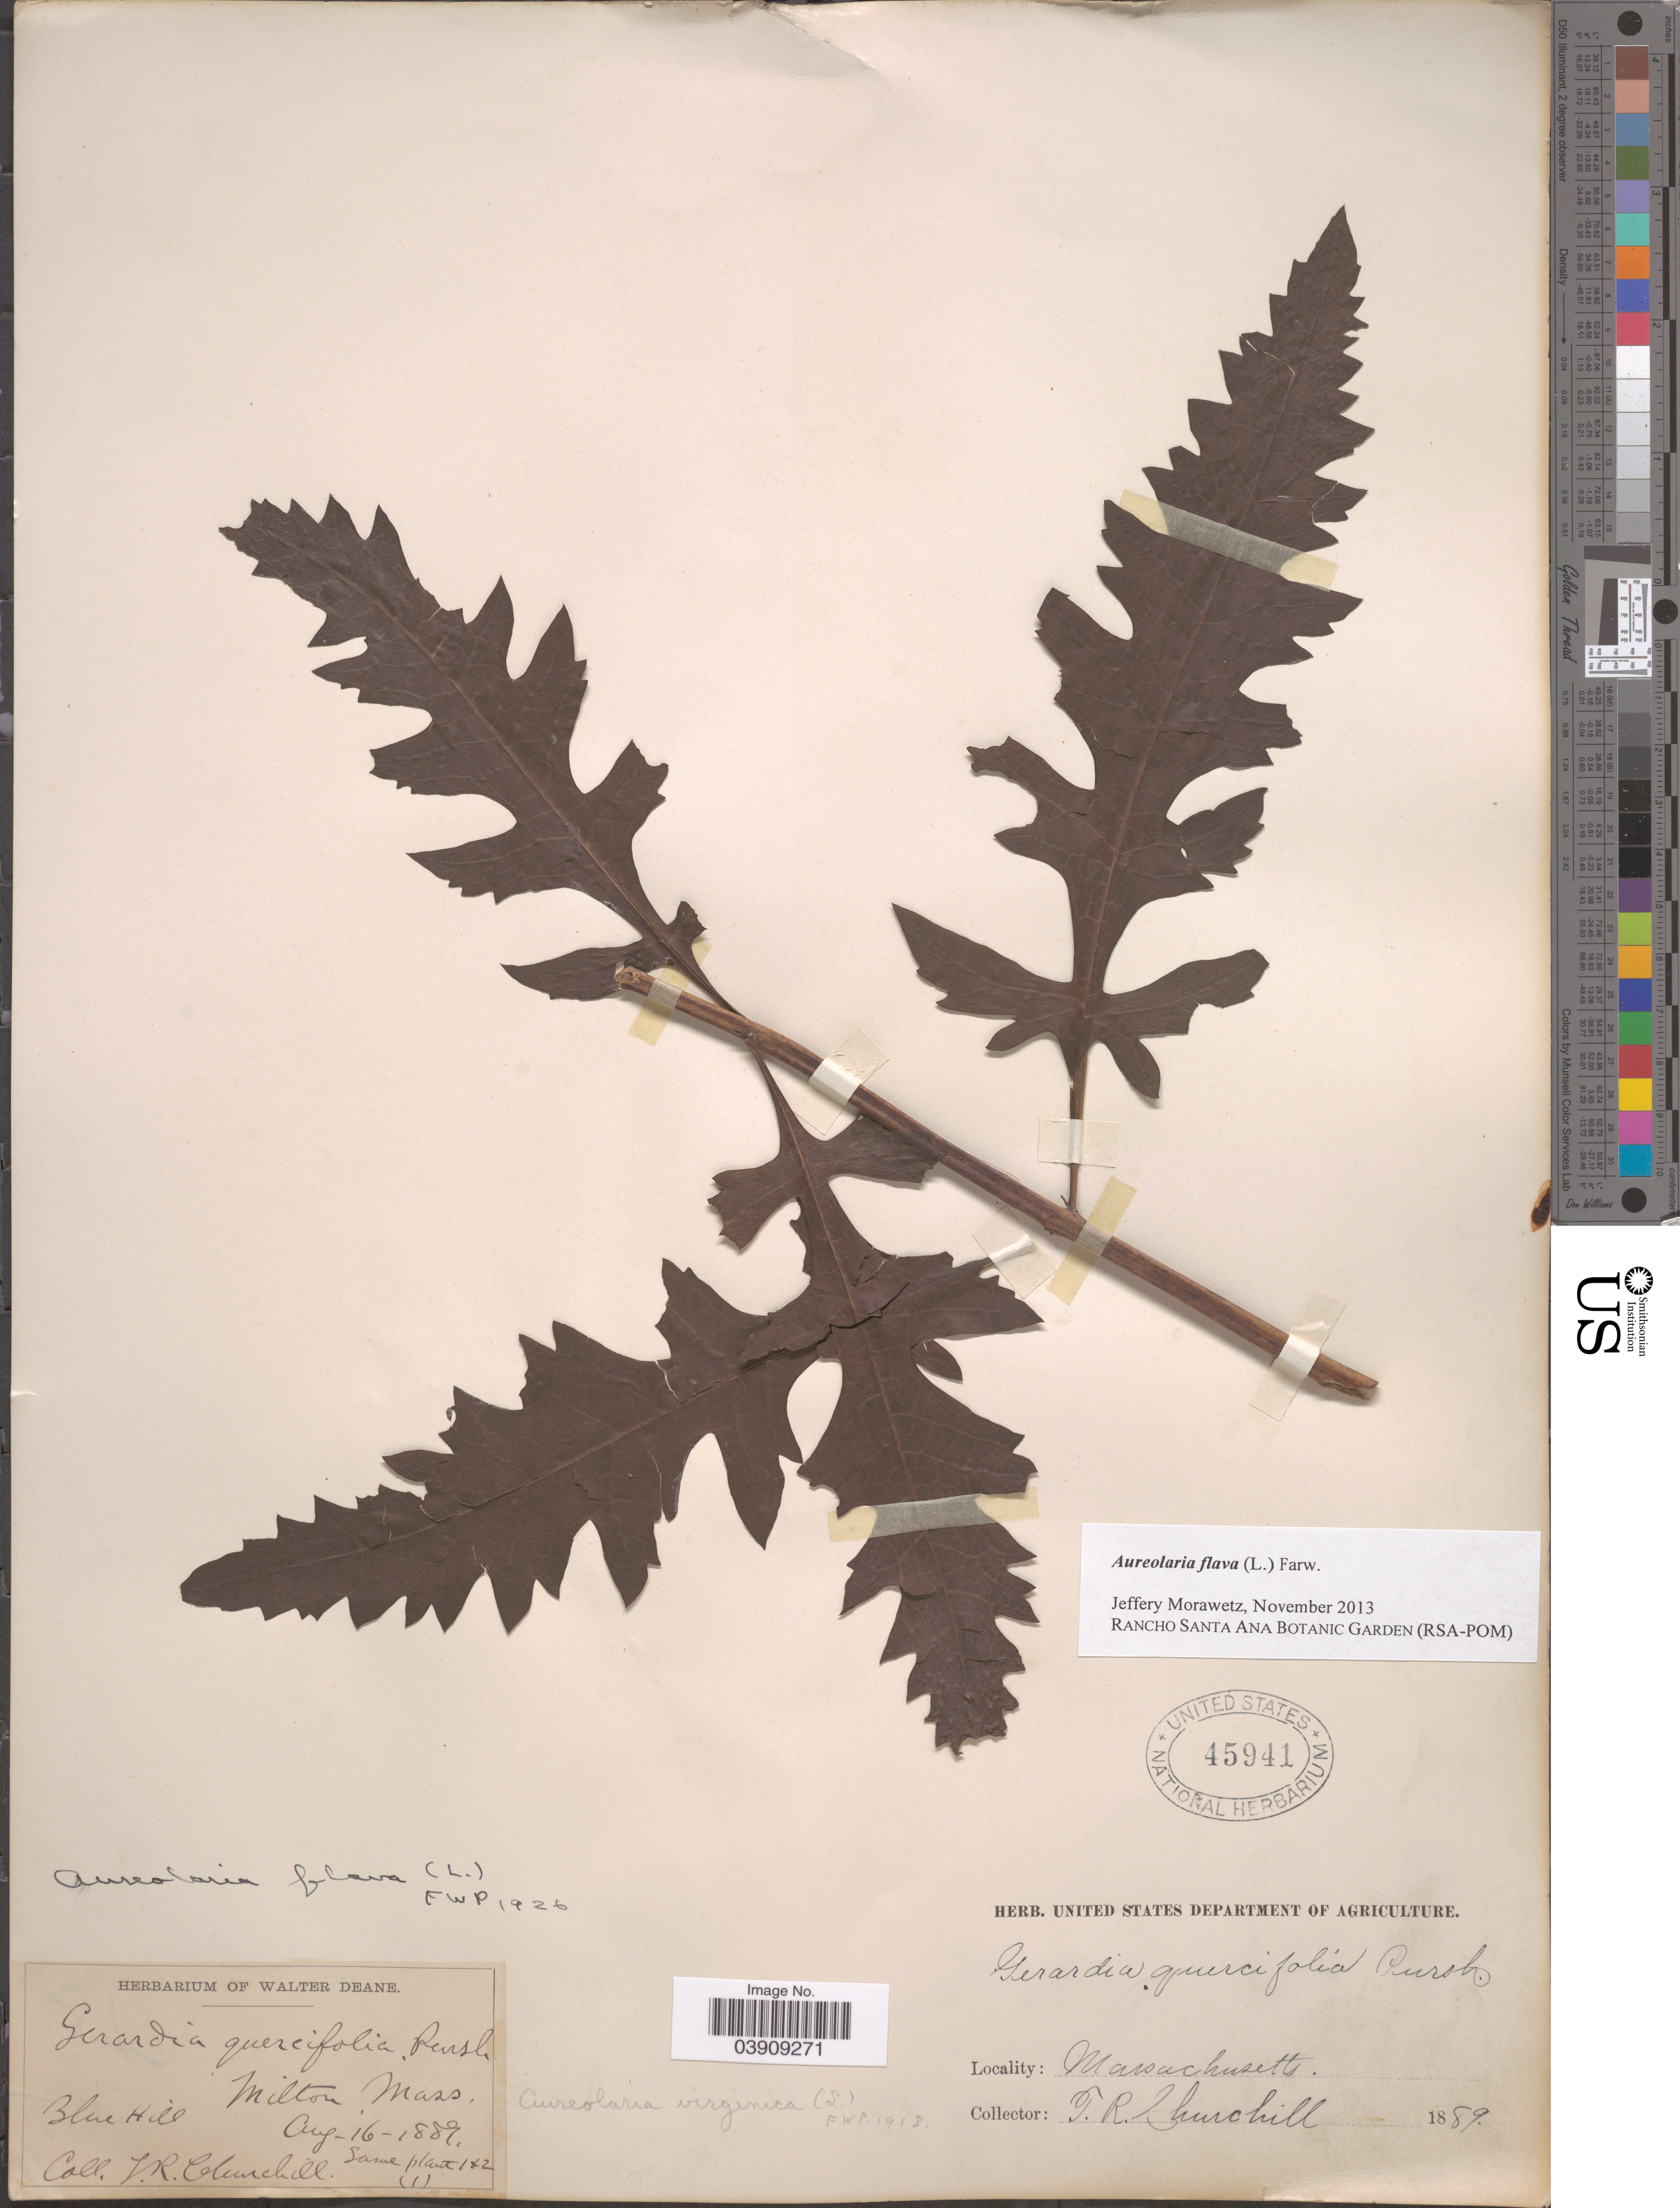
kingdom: Plantae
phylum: Tracheophyta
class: Magnoliopsida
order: Lamiales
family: Orobanchaceae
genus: Aureolaria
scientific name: Aureolaria flava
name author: (L.) Farw.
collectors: T. Churchill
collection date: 1889-08-16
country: United States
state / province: Massachusetts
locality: Milton. Blue Hill.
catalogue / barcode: US 45941